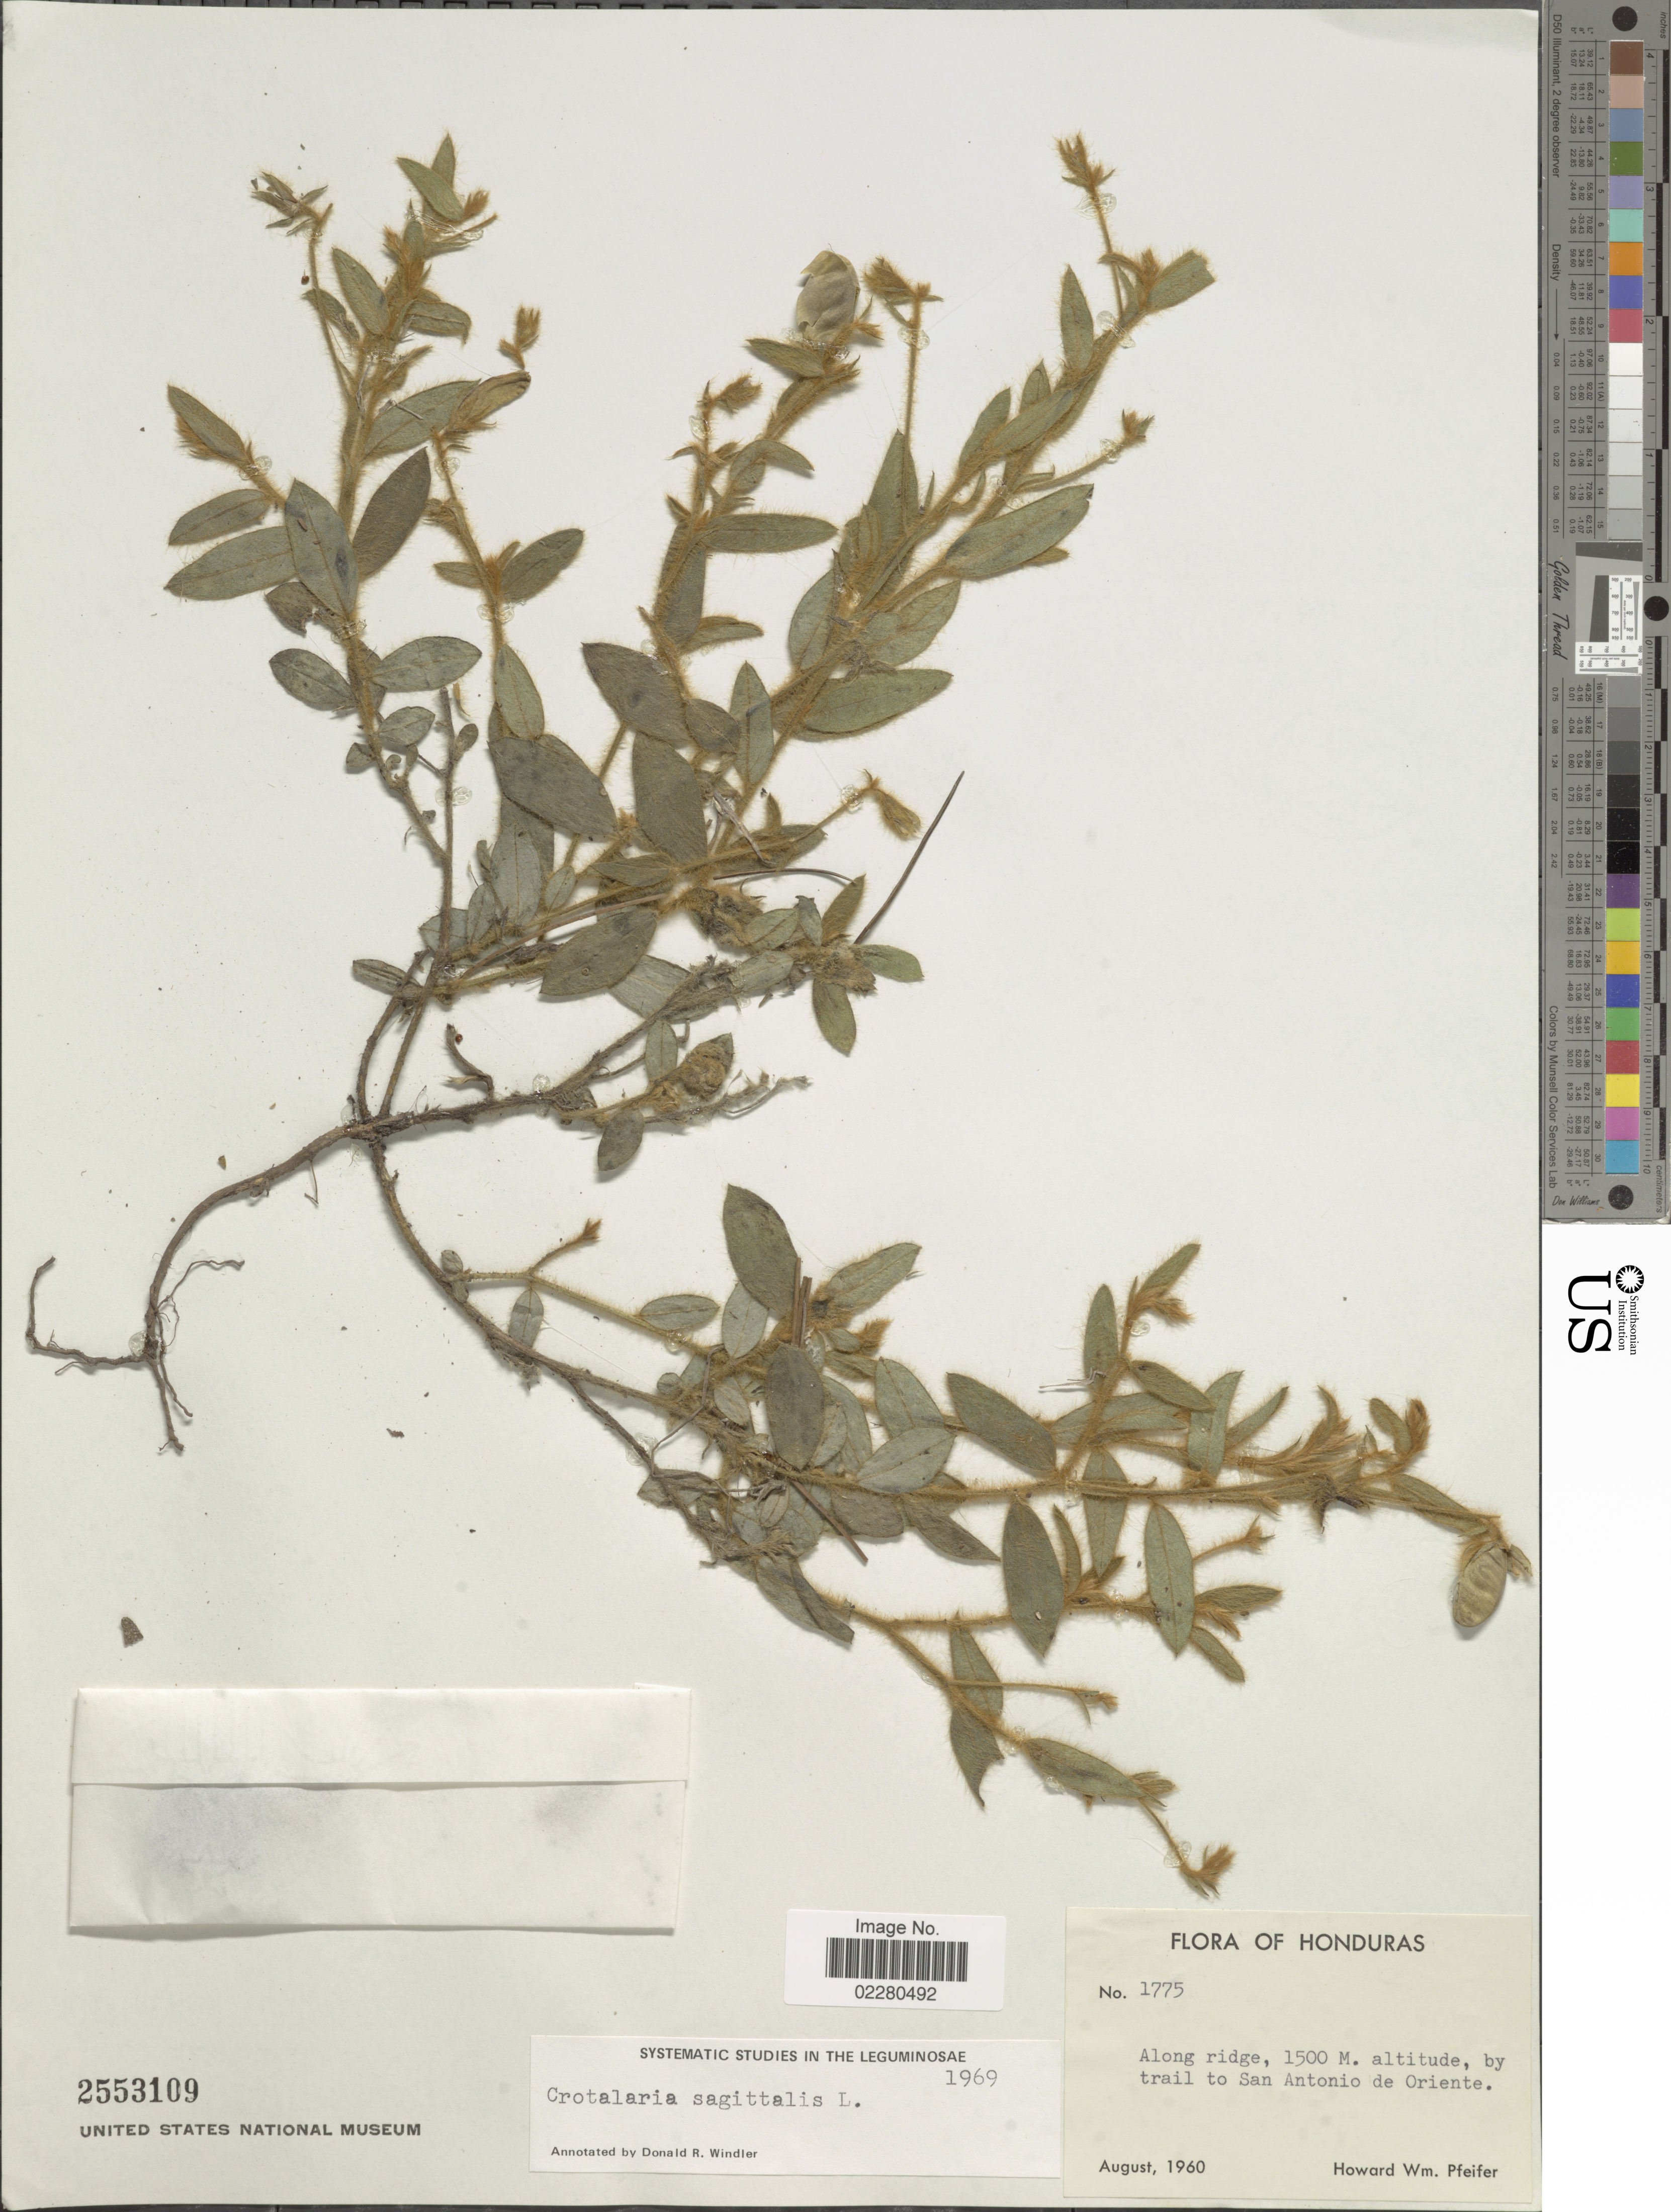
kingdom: Plantae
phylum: Tracheophyta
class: Magnoliopsida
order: Fabales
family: Fabaceae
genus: Crotalaria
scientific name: Crotalaria sagittalis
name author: L.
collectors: H. W. Pfeifer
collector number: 1775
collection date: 1960-08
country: Honduras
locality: Along ridge, by trail to San Antonio de Oriente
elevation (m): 1500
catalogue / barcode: US 2553109